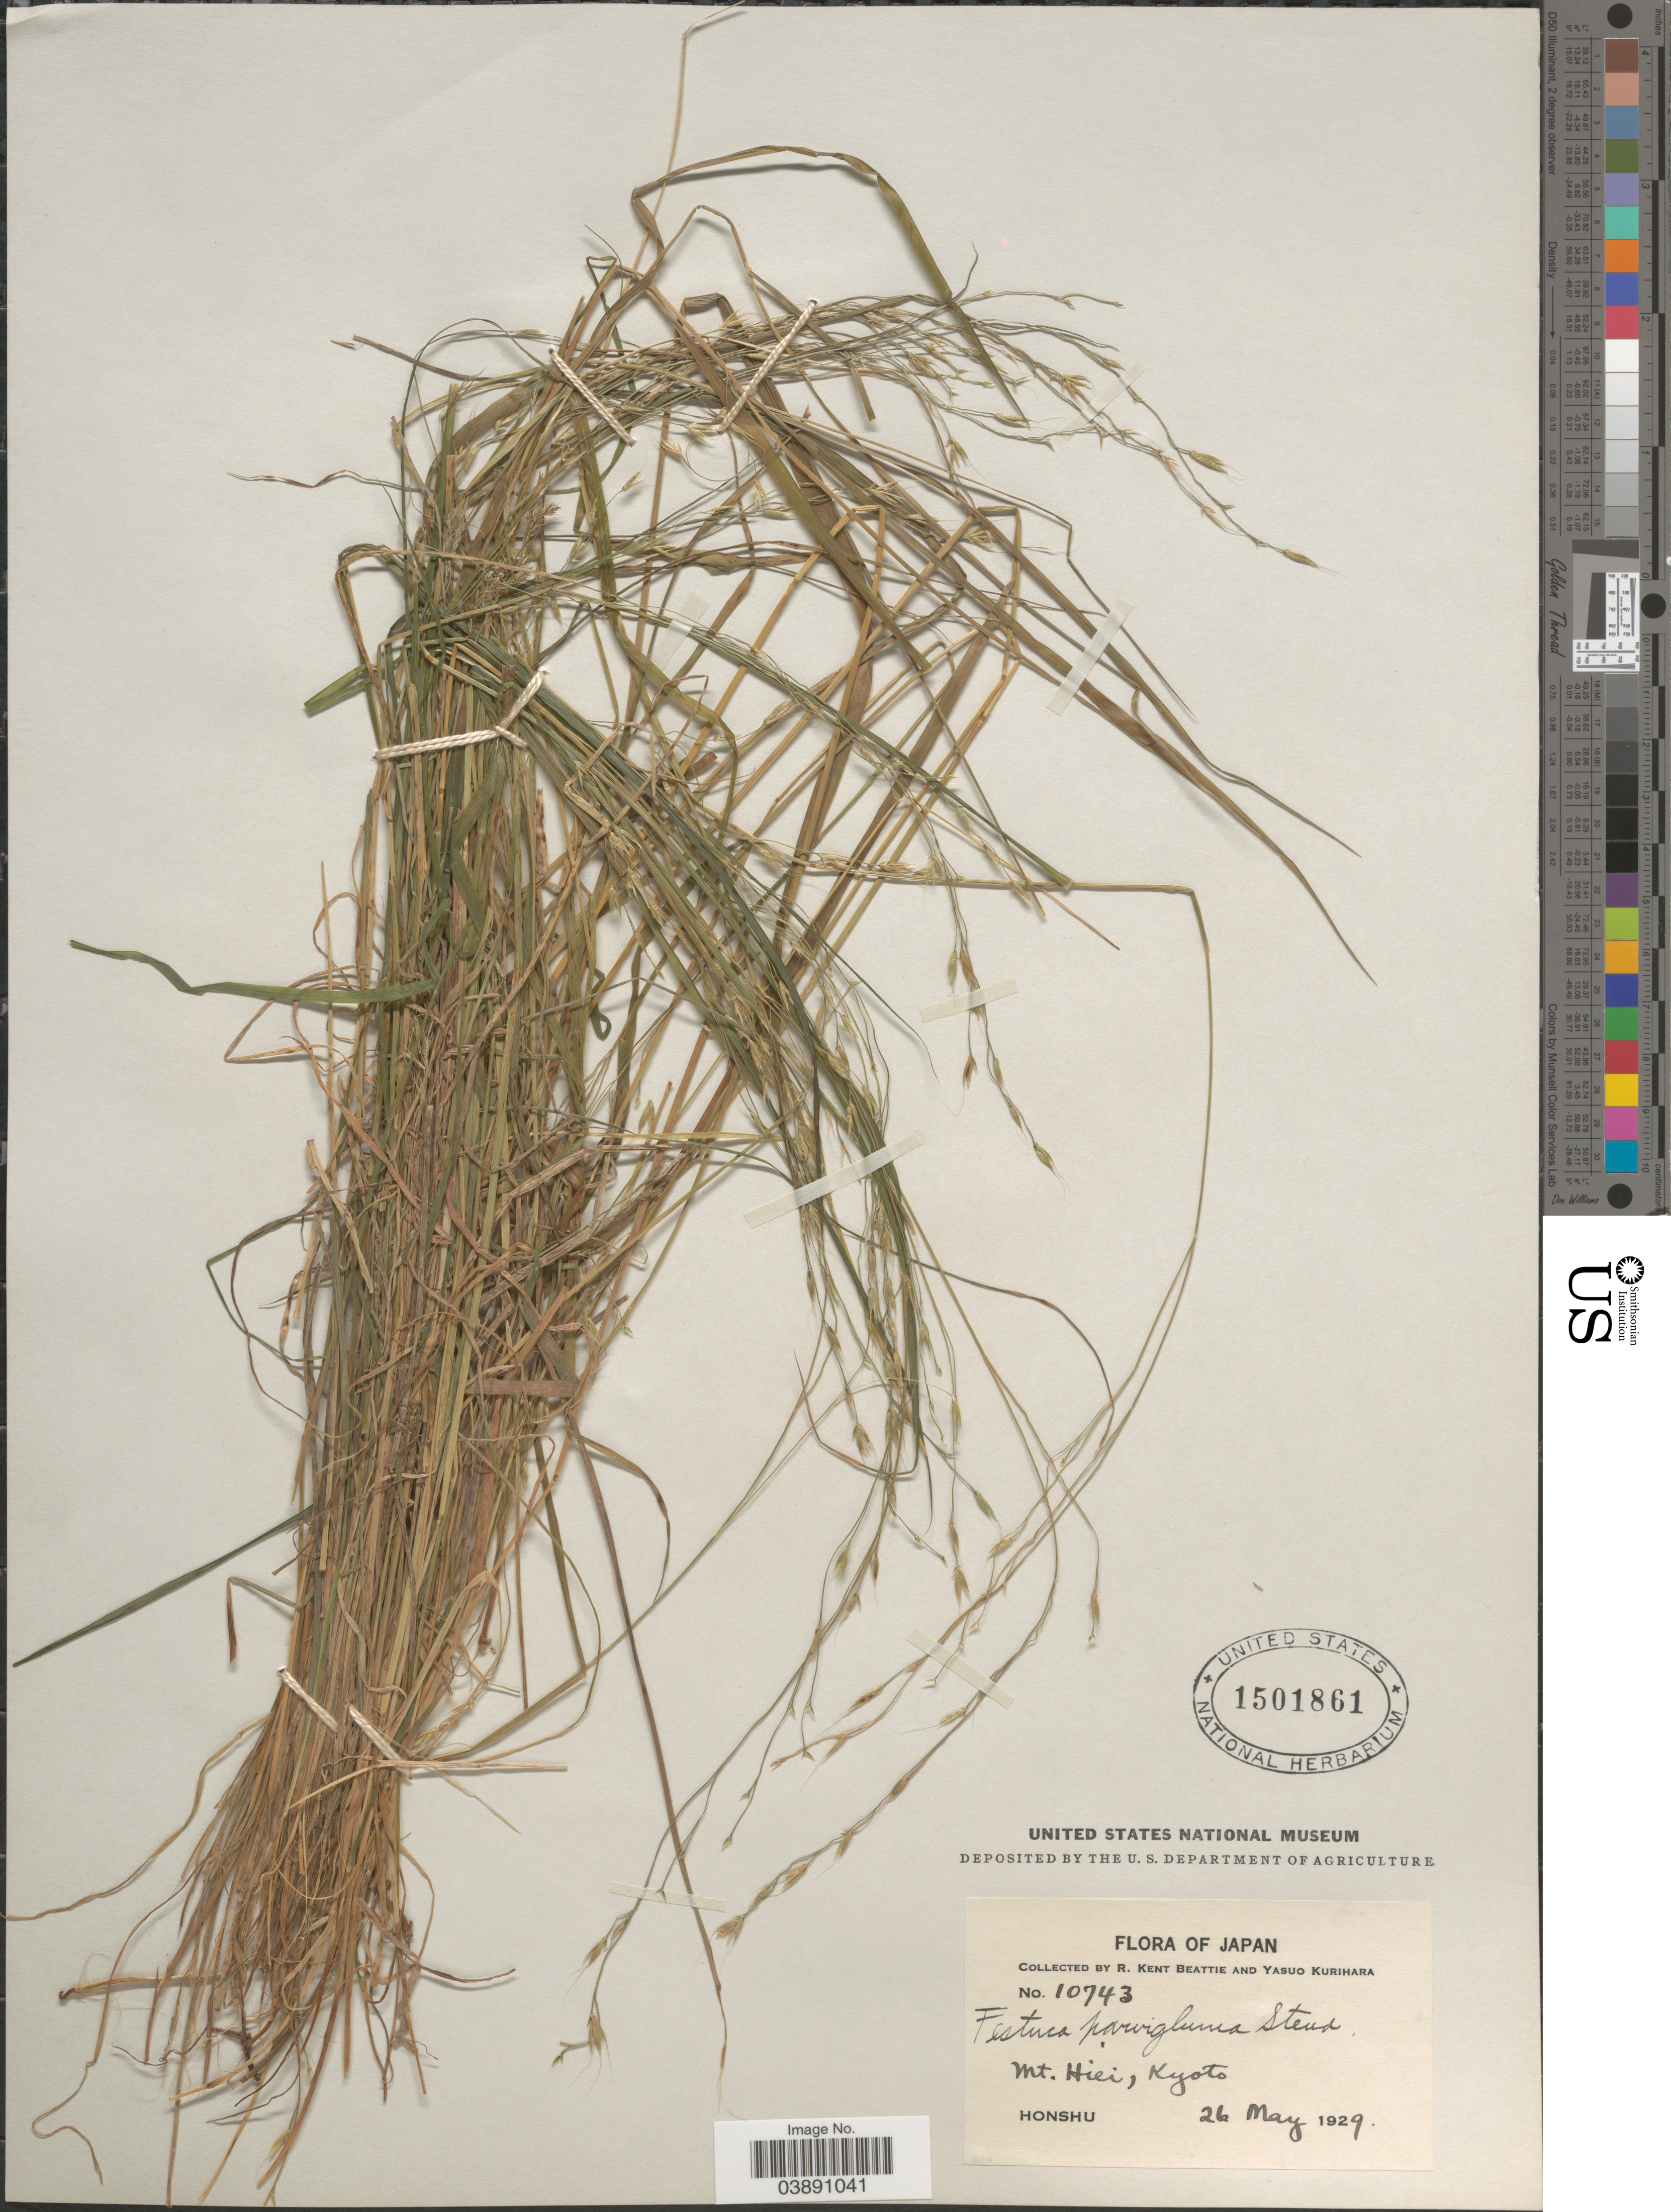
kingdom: Plantae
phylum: Tracheophyta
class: Liliopsida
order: Poales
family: Poaceae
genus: Festuca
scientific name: Festuca parvigluma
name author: Steud.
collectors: R. K. Beattie & Y. Kurihara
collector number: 10743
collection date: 1929-05-26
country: Japan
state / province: Kyoto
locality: Mt. Hiei, Kyoto. Honshu.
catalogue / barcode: US 1501861